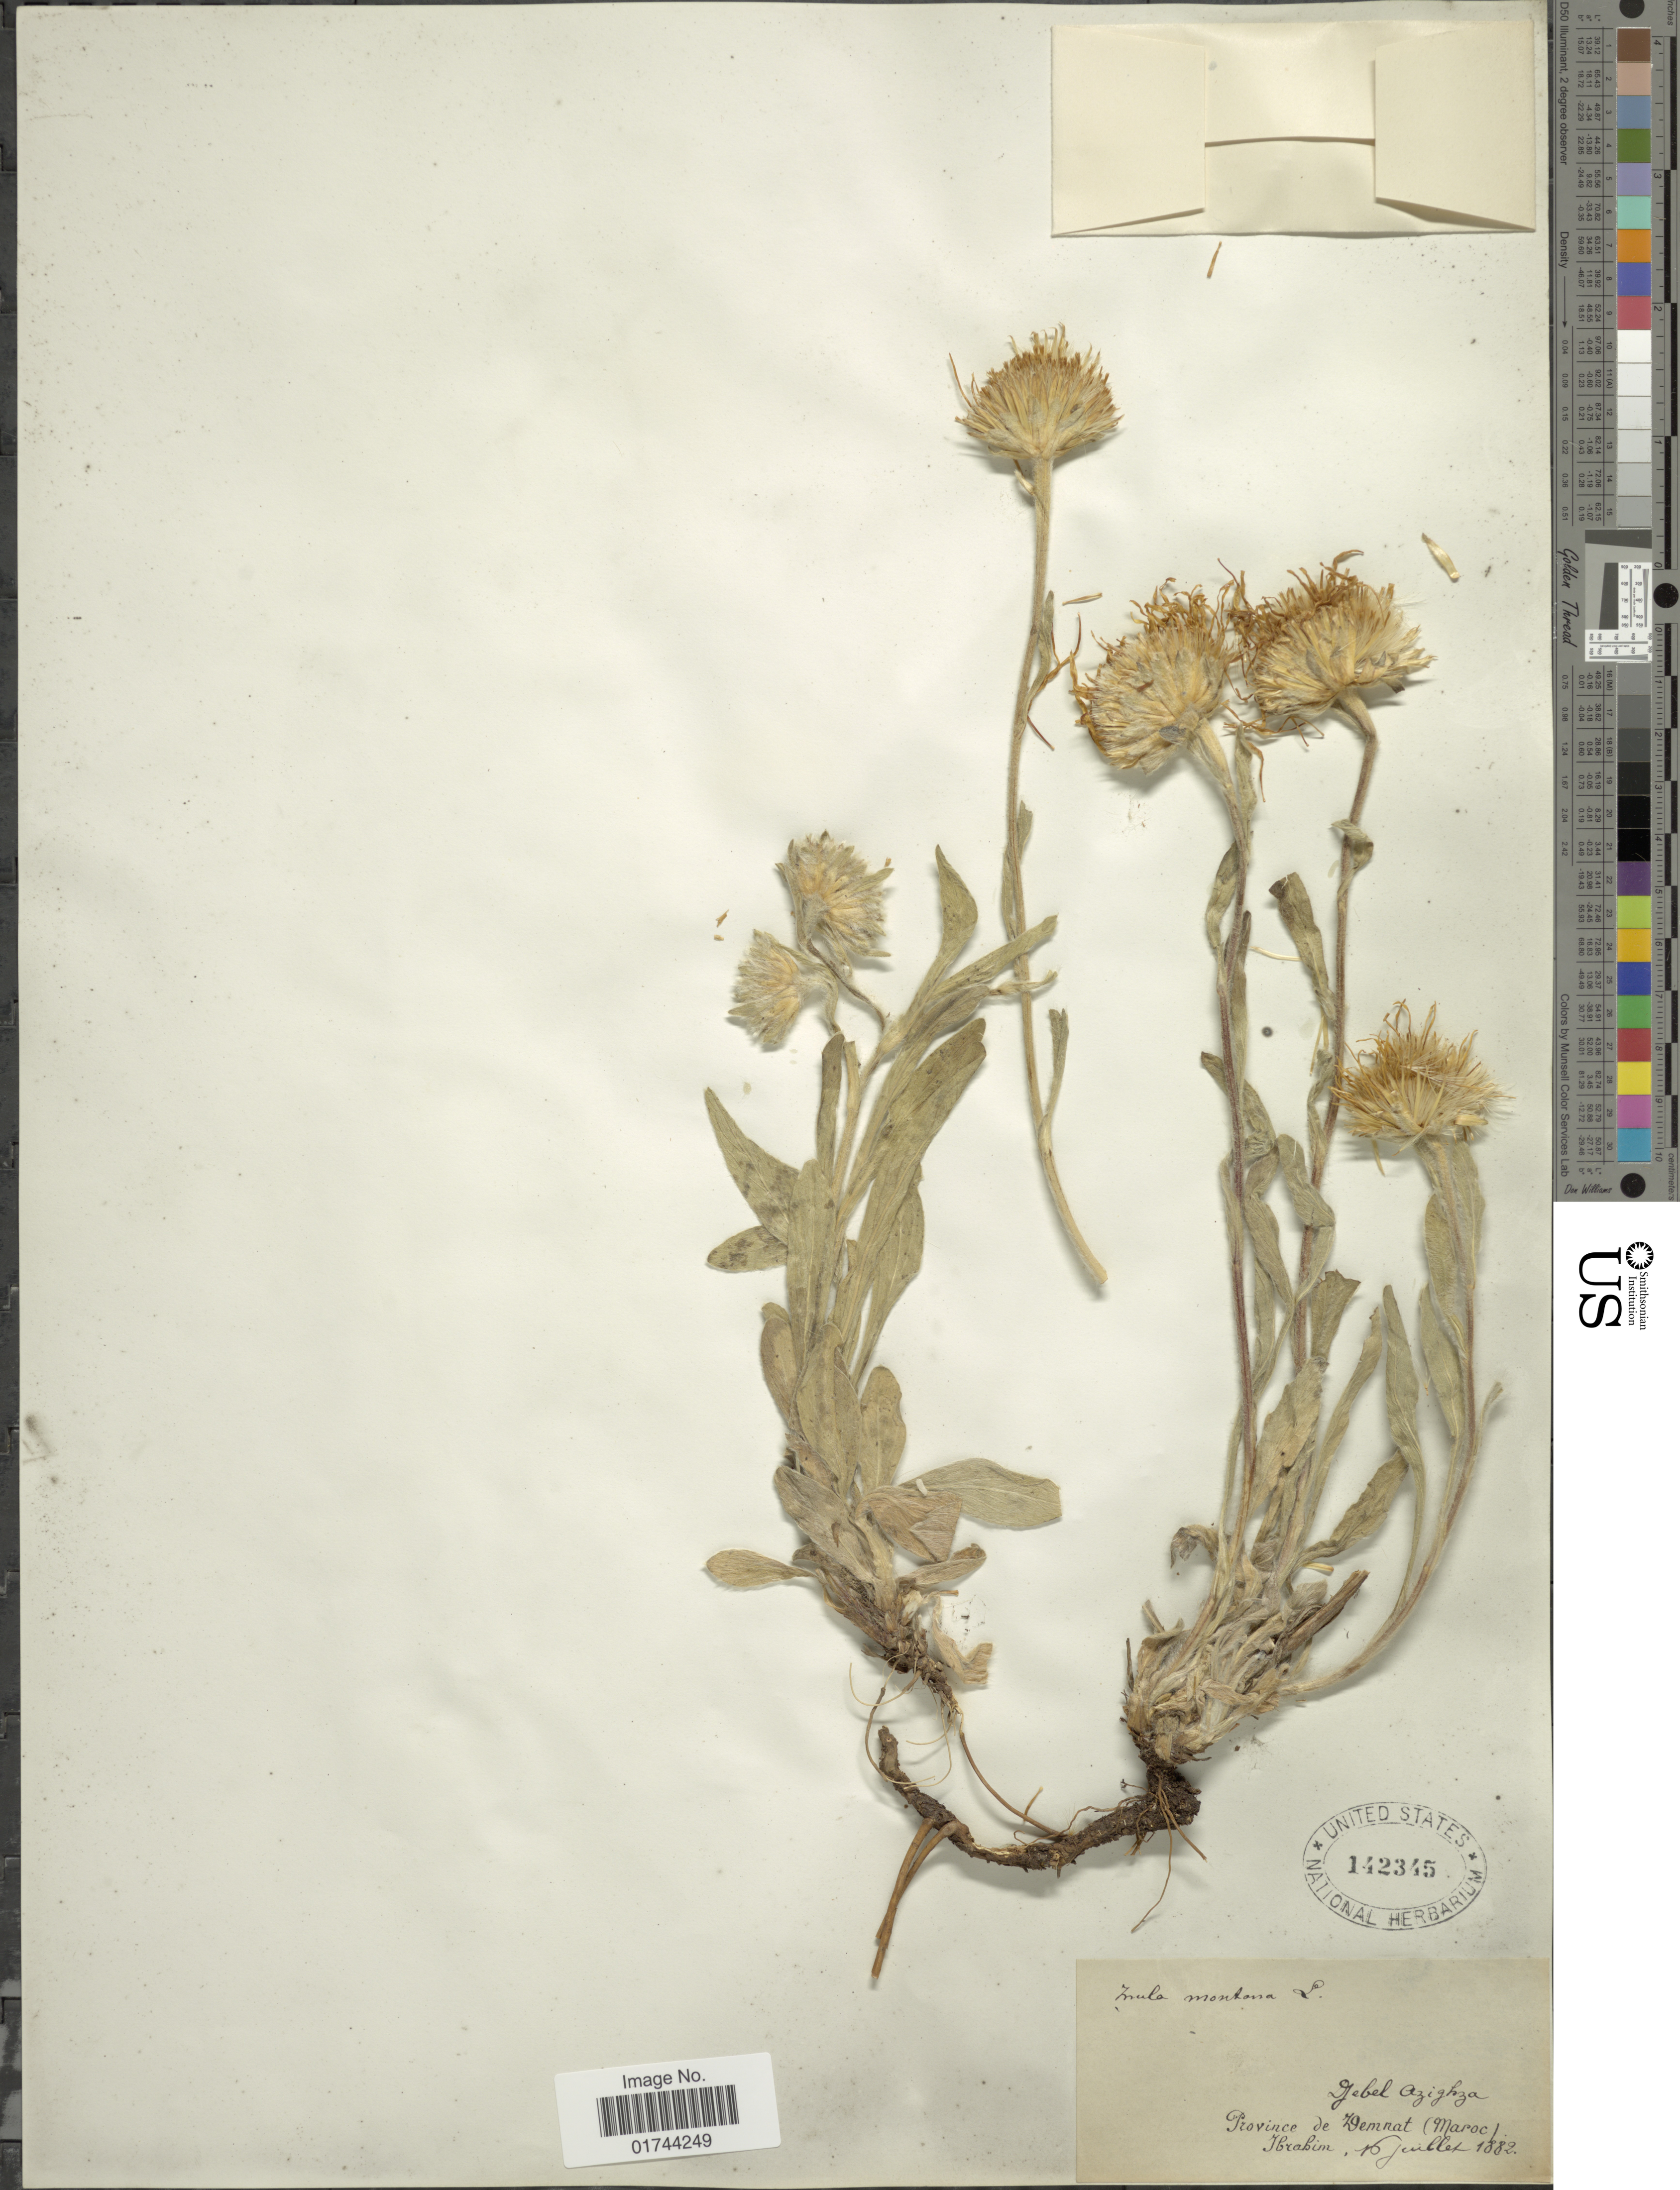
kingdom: Plantae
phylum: Tracheophyta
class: Magnoliopsida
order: Asterales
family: Asteraceae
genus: Inula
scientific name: Inula montana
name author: L.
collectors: -. Ibrahim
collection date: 1882-07-16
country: Morocco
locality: Province de Demnat (Maroc)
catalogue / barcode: US 142345